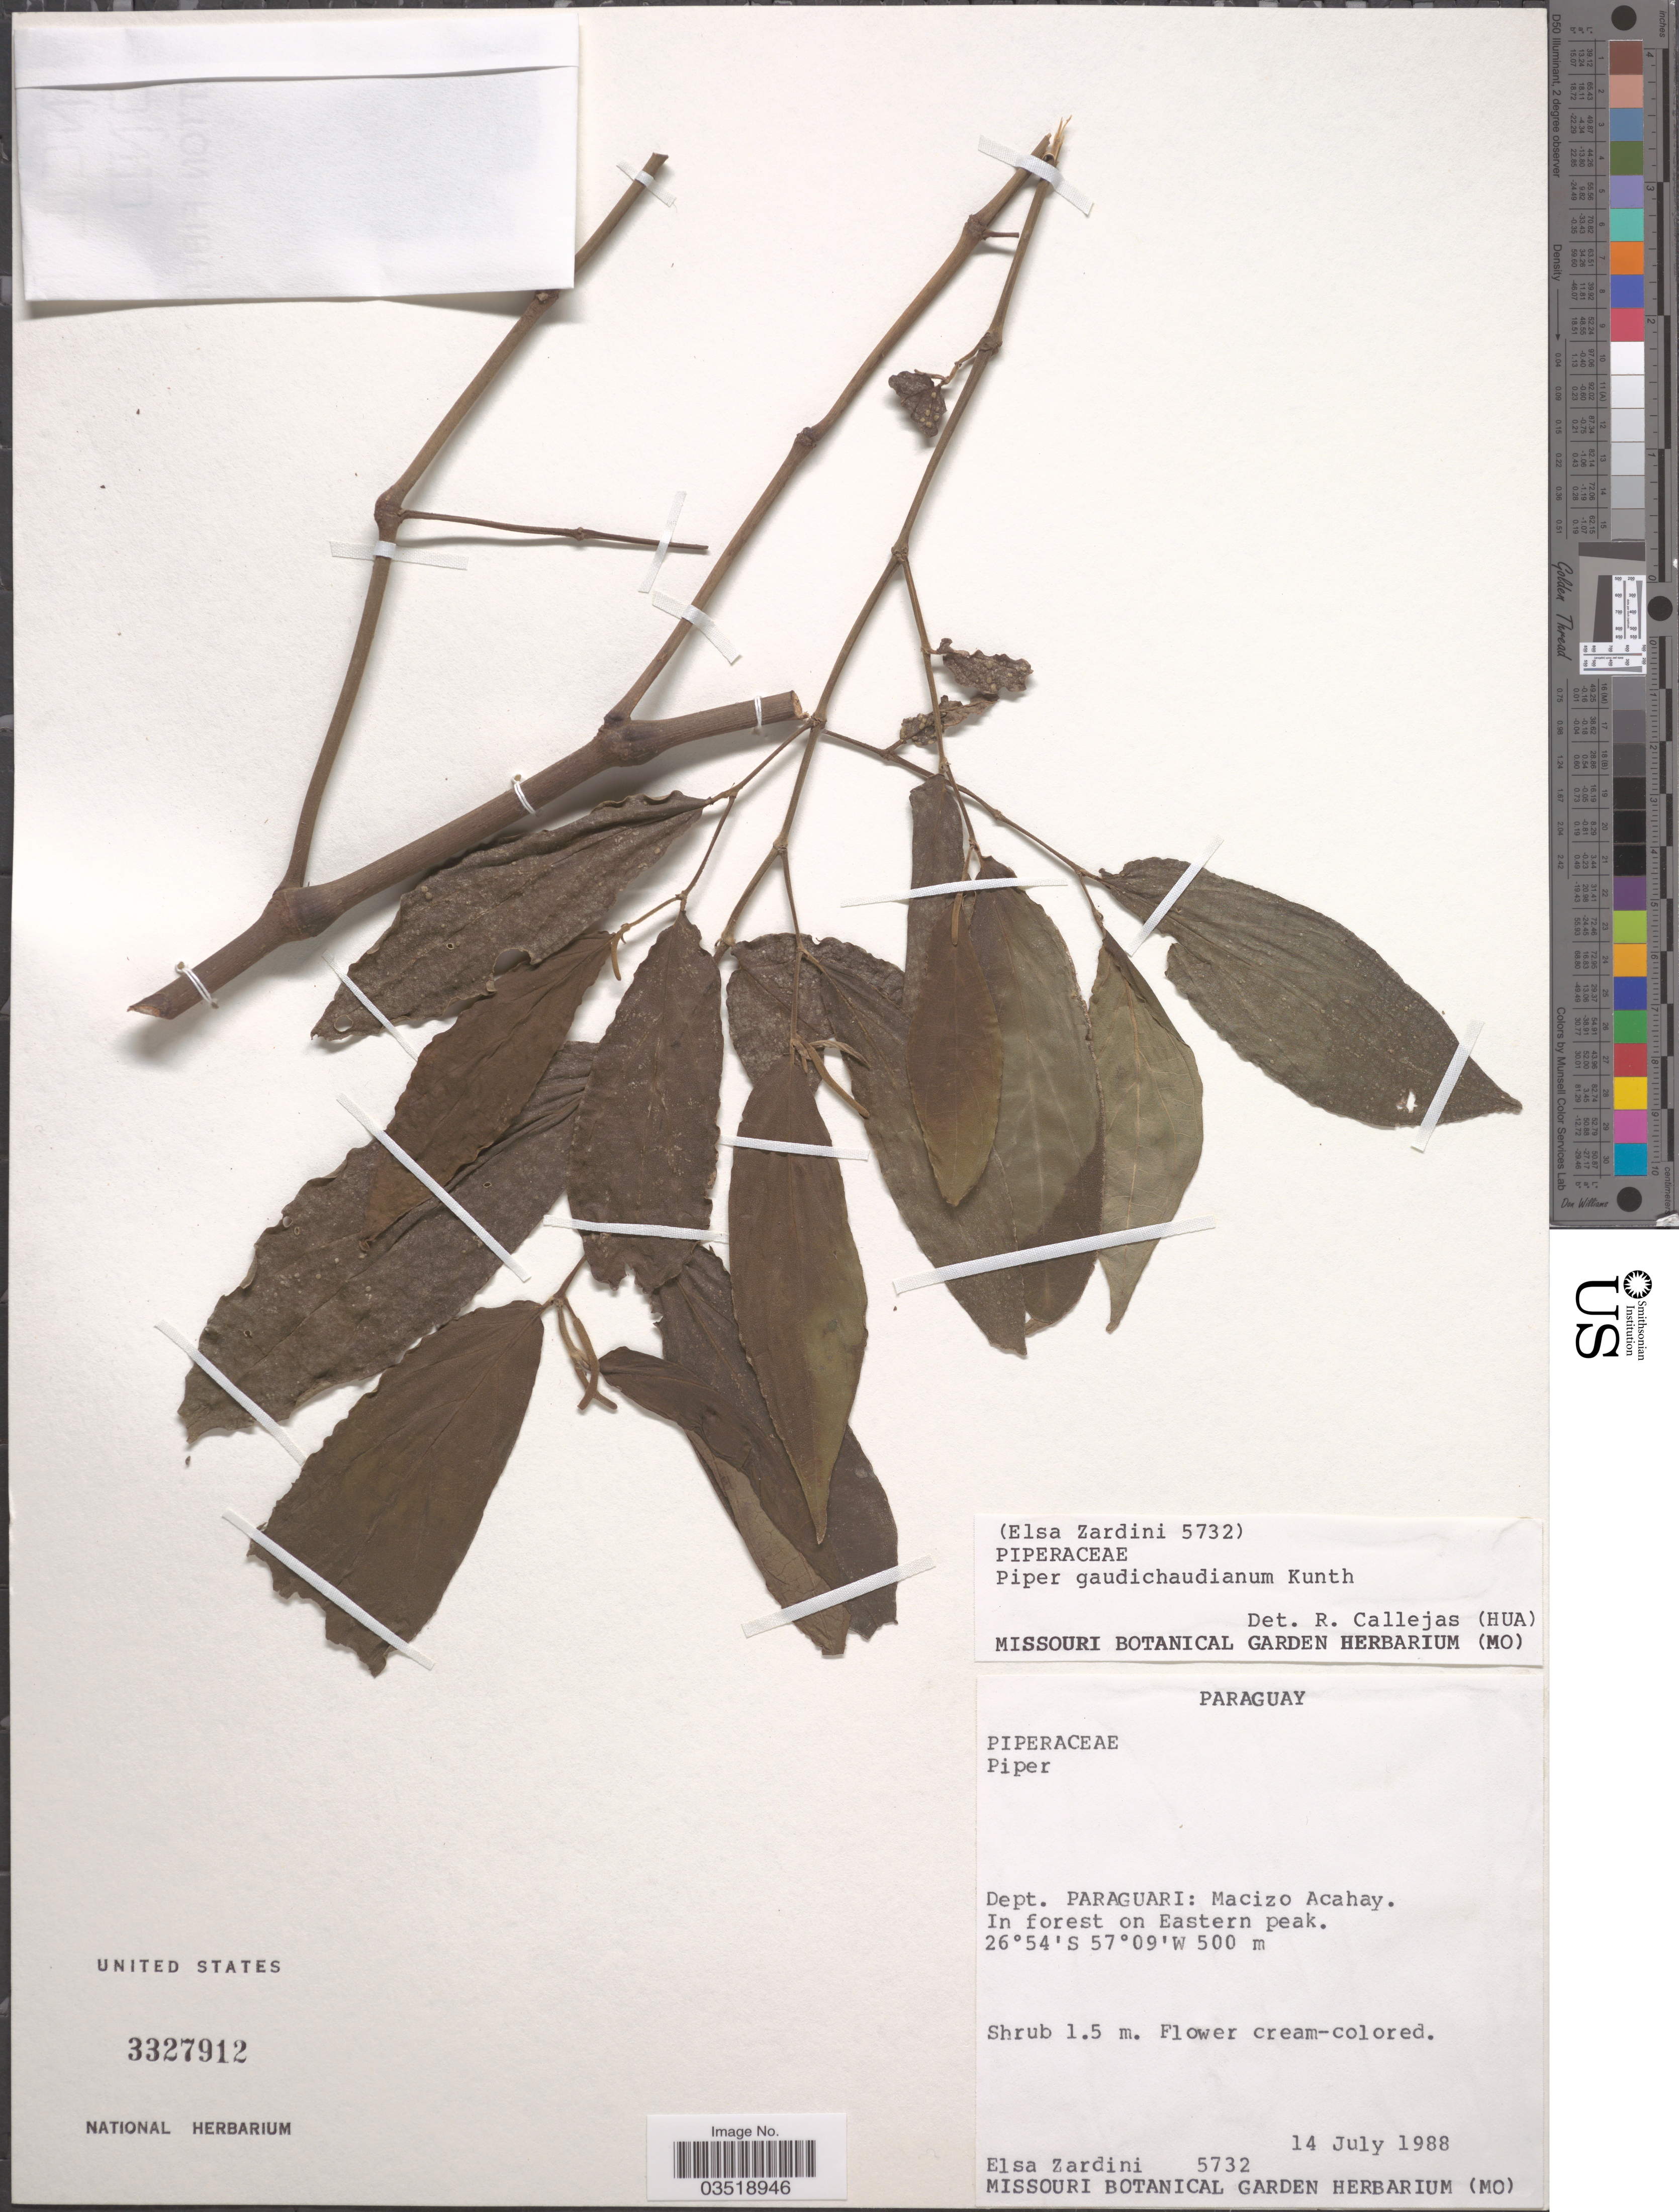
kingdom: Plantae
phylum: Tracheophyta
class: Magnoliopsida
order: Piperales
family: Piperaceae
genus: Piper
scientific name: Piper gaudichaudianum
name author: Kunth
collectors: E. M. Zardini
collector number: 5732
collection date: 1988-07-14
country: Paraguay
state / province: Paraguari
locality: Dept. Paraguari: Macizo Acahay. In forest on Eastern peak.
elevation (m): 500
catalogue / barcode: US 3327912